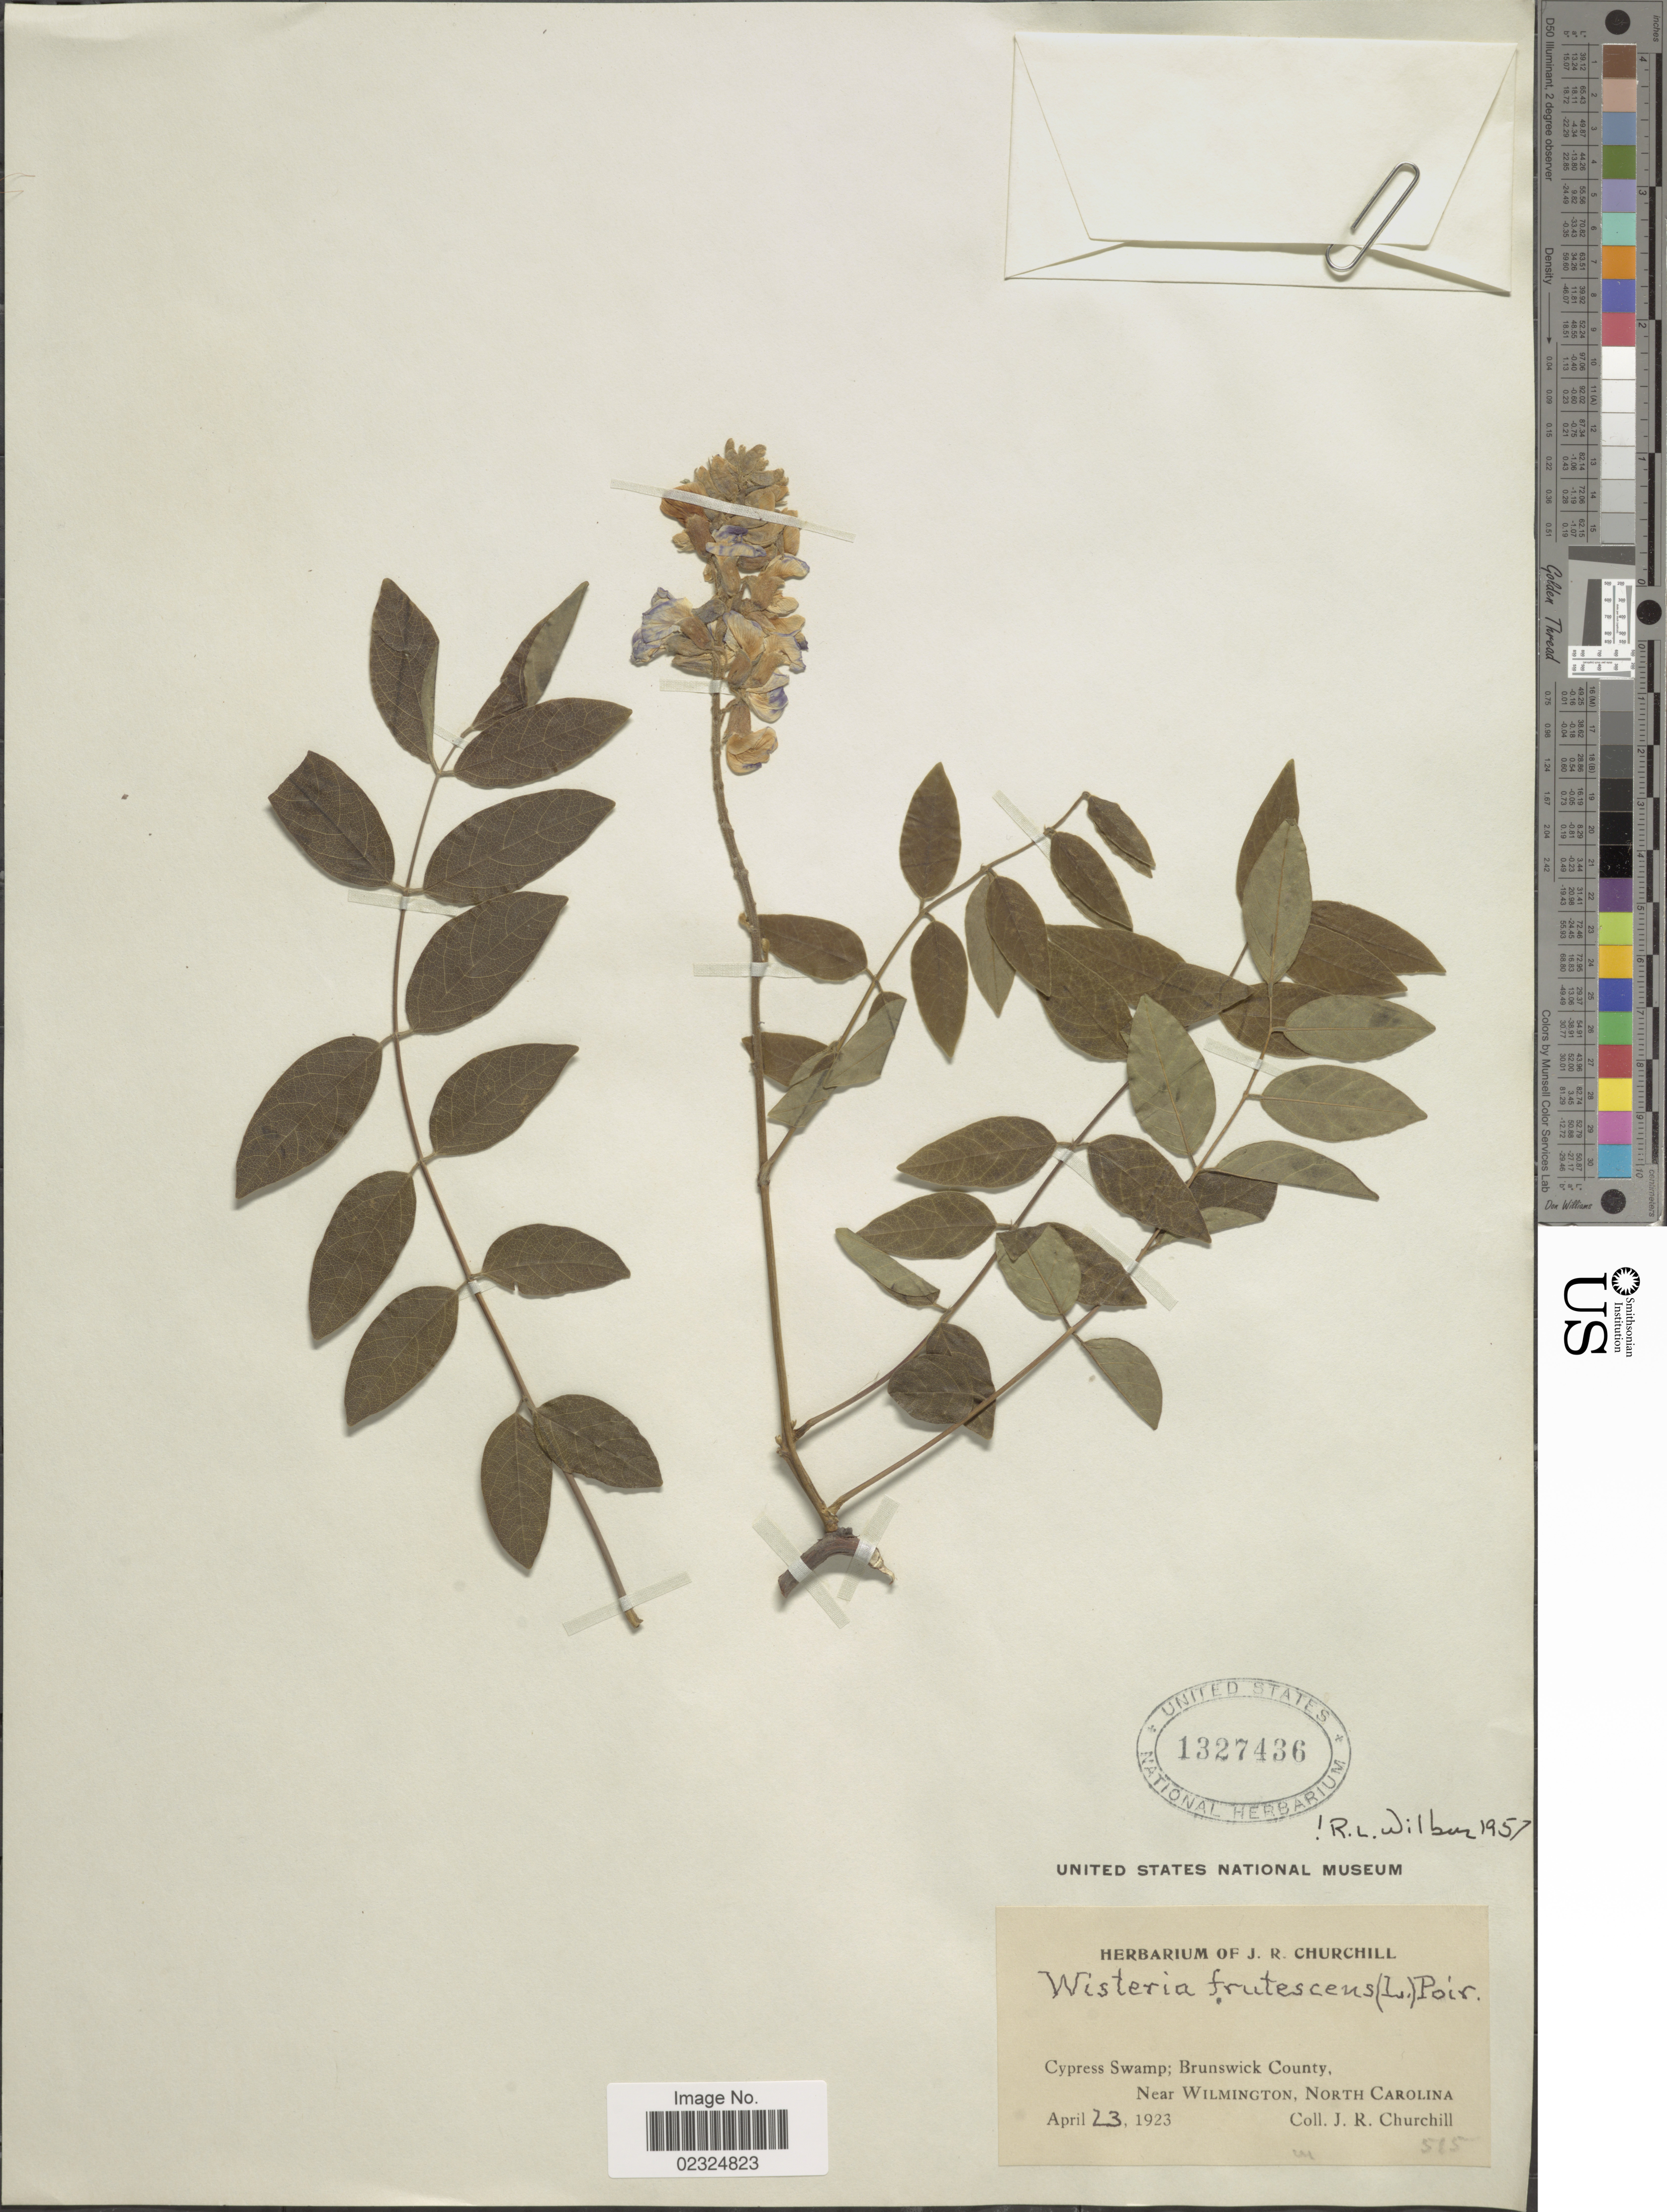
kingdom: Plantae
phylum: Tracheophyta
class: Magnoliopsida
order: Fabales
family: Fabaceae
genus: Wisteria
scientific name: Wisteria frutescens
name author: (L.) Poir.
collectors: J. Churchill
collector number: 515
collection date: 1923-04-23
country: United States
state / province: North Carolina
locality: Cypress Swamp; Brunswick County, near Wilmington.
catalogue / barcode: US 1327436